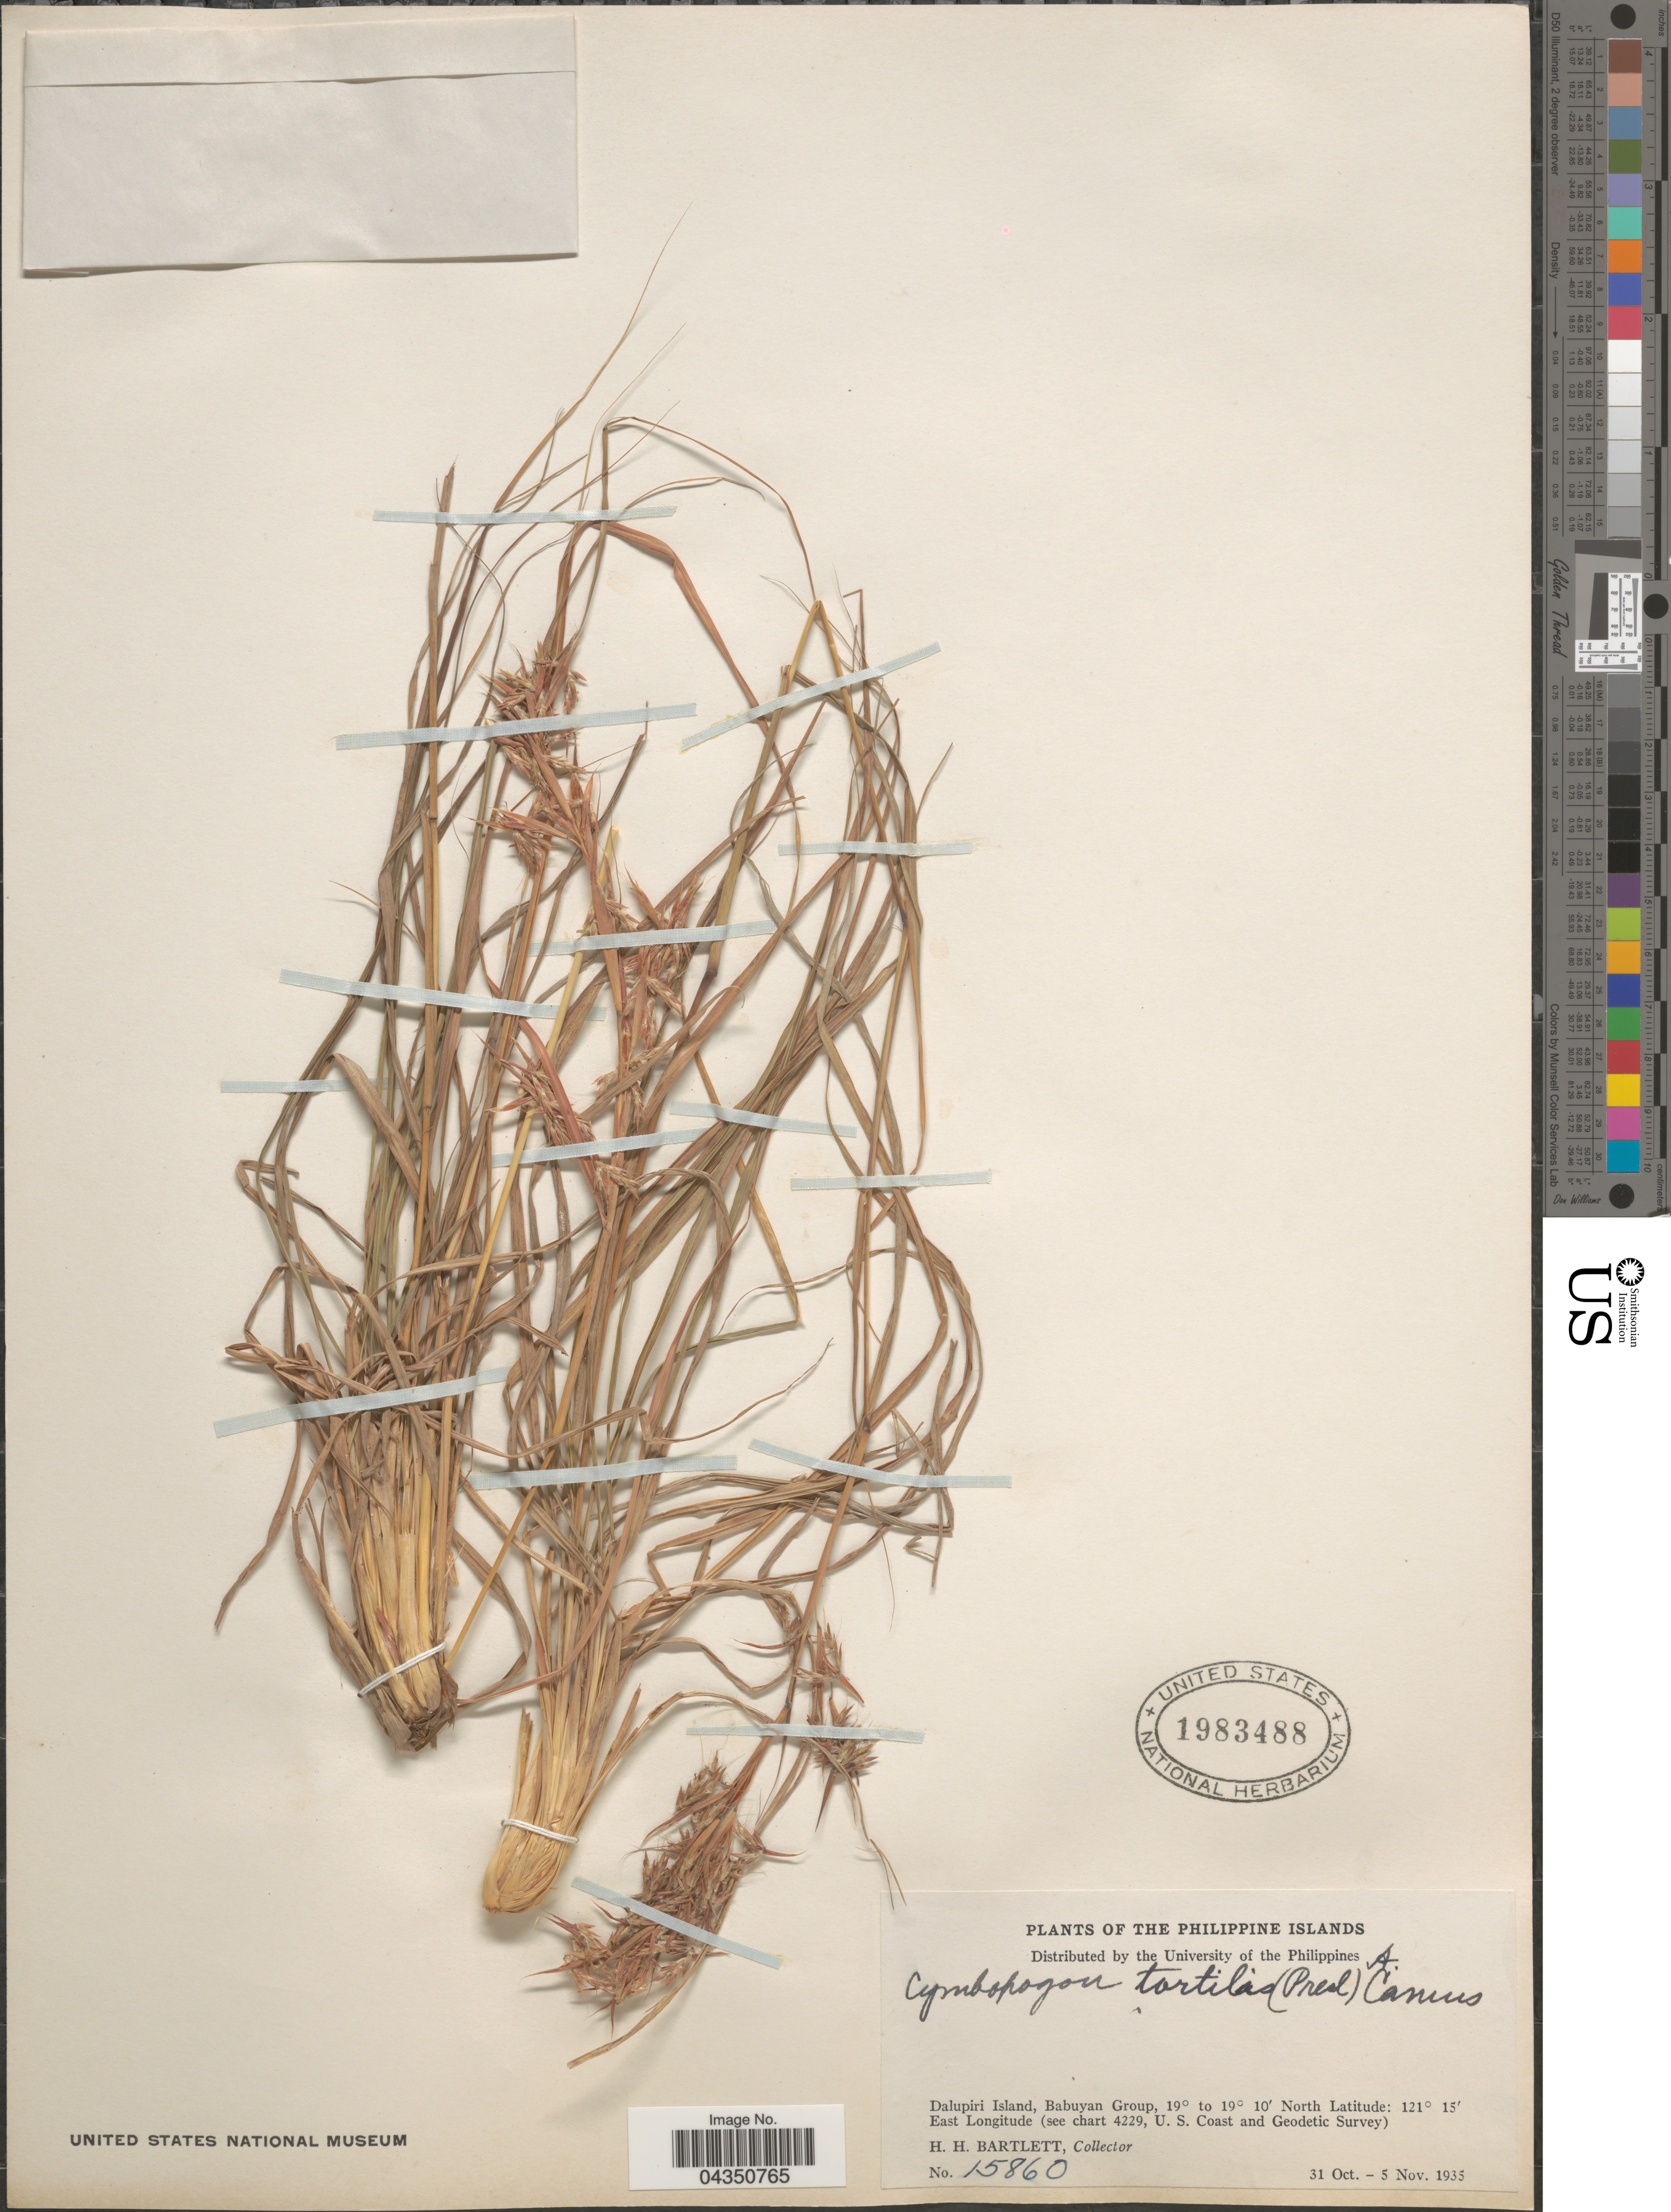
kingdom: Plantae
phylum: Tracheophyta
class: Liliopsida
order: Poales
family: Poaceae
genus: Cymbopogon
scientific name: Cymbopogon tortilis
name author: (J. Presl) A. Camus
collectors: H. H. Bartlett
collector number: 15860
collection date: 1935-10-31/1935-11-05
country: Philippines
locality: The Philippine Islands. Dalupiri Island, Babuyan Group (see chart 4229, U. S. Coast and Geodetic Survey).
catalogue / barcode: US 1983488